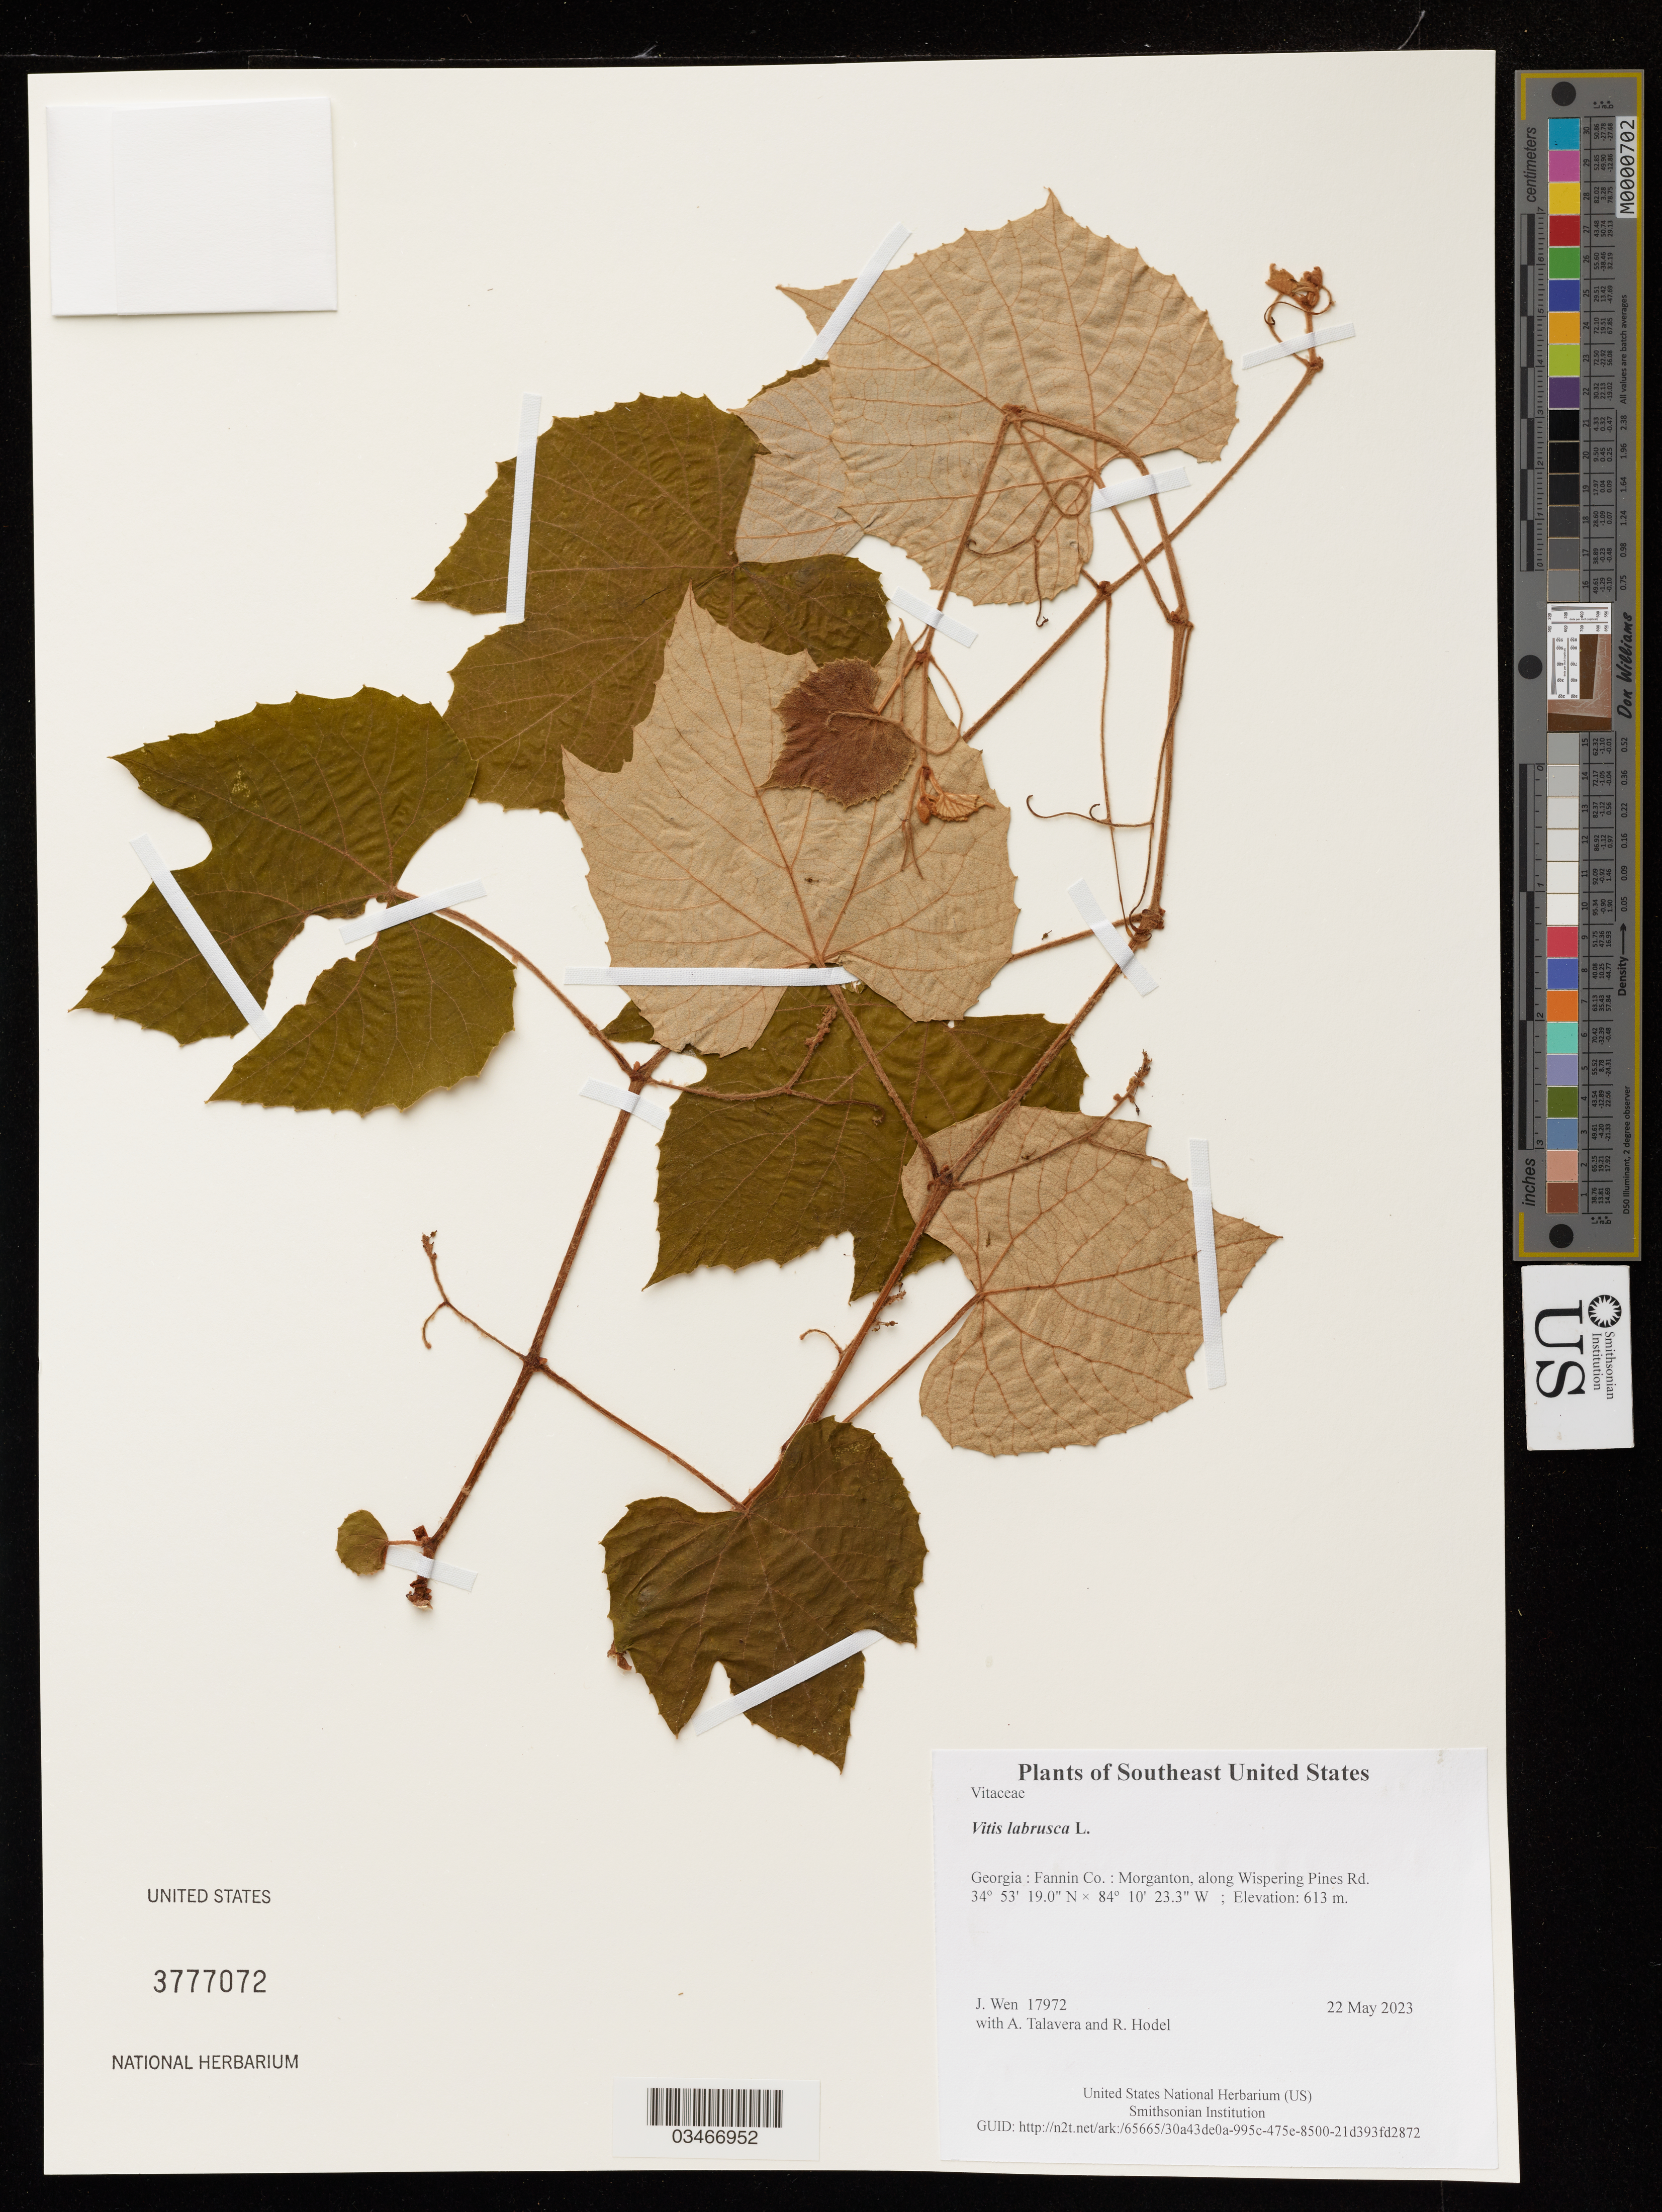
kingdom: Plantae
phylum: Tracheophyta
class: Magnoliopsida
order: Vitales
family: Vitaceae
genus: Vitis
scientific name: Vitis labrusca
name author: L.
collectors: J. Wen, A. Talavera & R. Hodel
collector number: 17972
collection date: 2023-05-22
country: United States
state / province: Georgia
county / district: Fannin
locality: Morganton, along Wispering Pines Rd.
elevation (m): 613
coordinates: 34 53.316 N, 84 10.389 W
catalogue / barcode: US 3777072